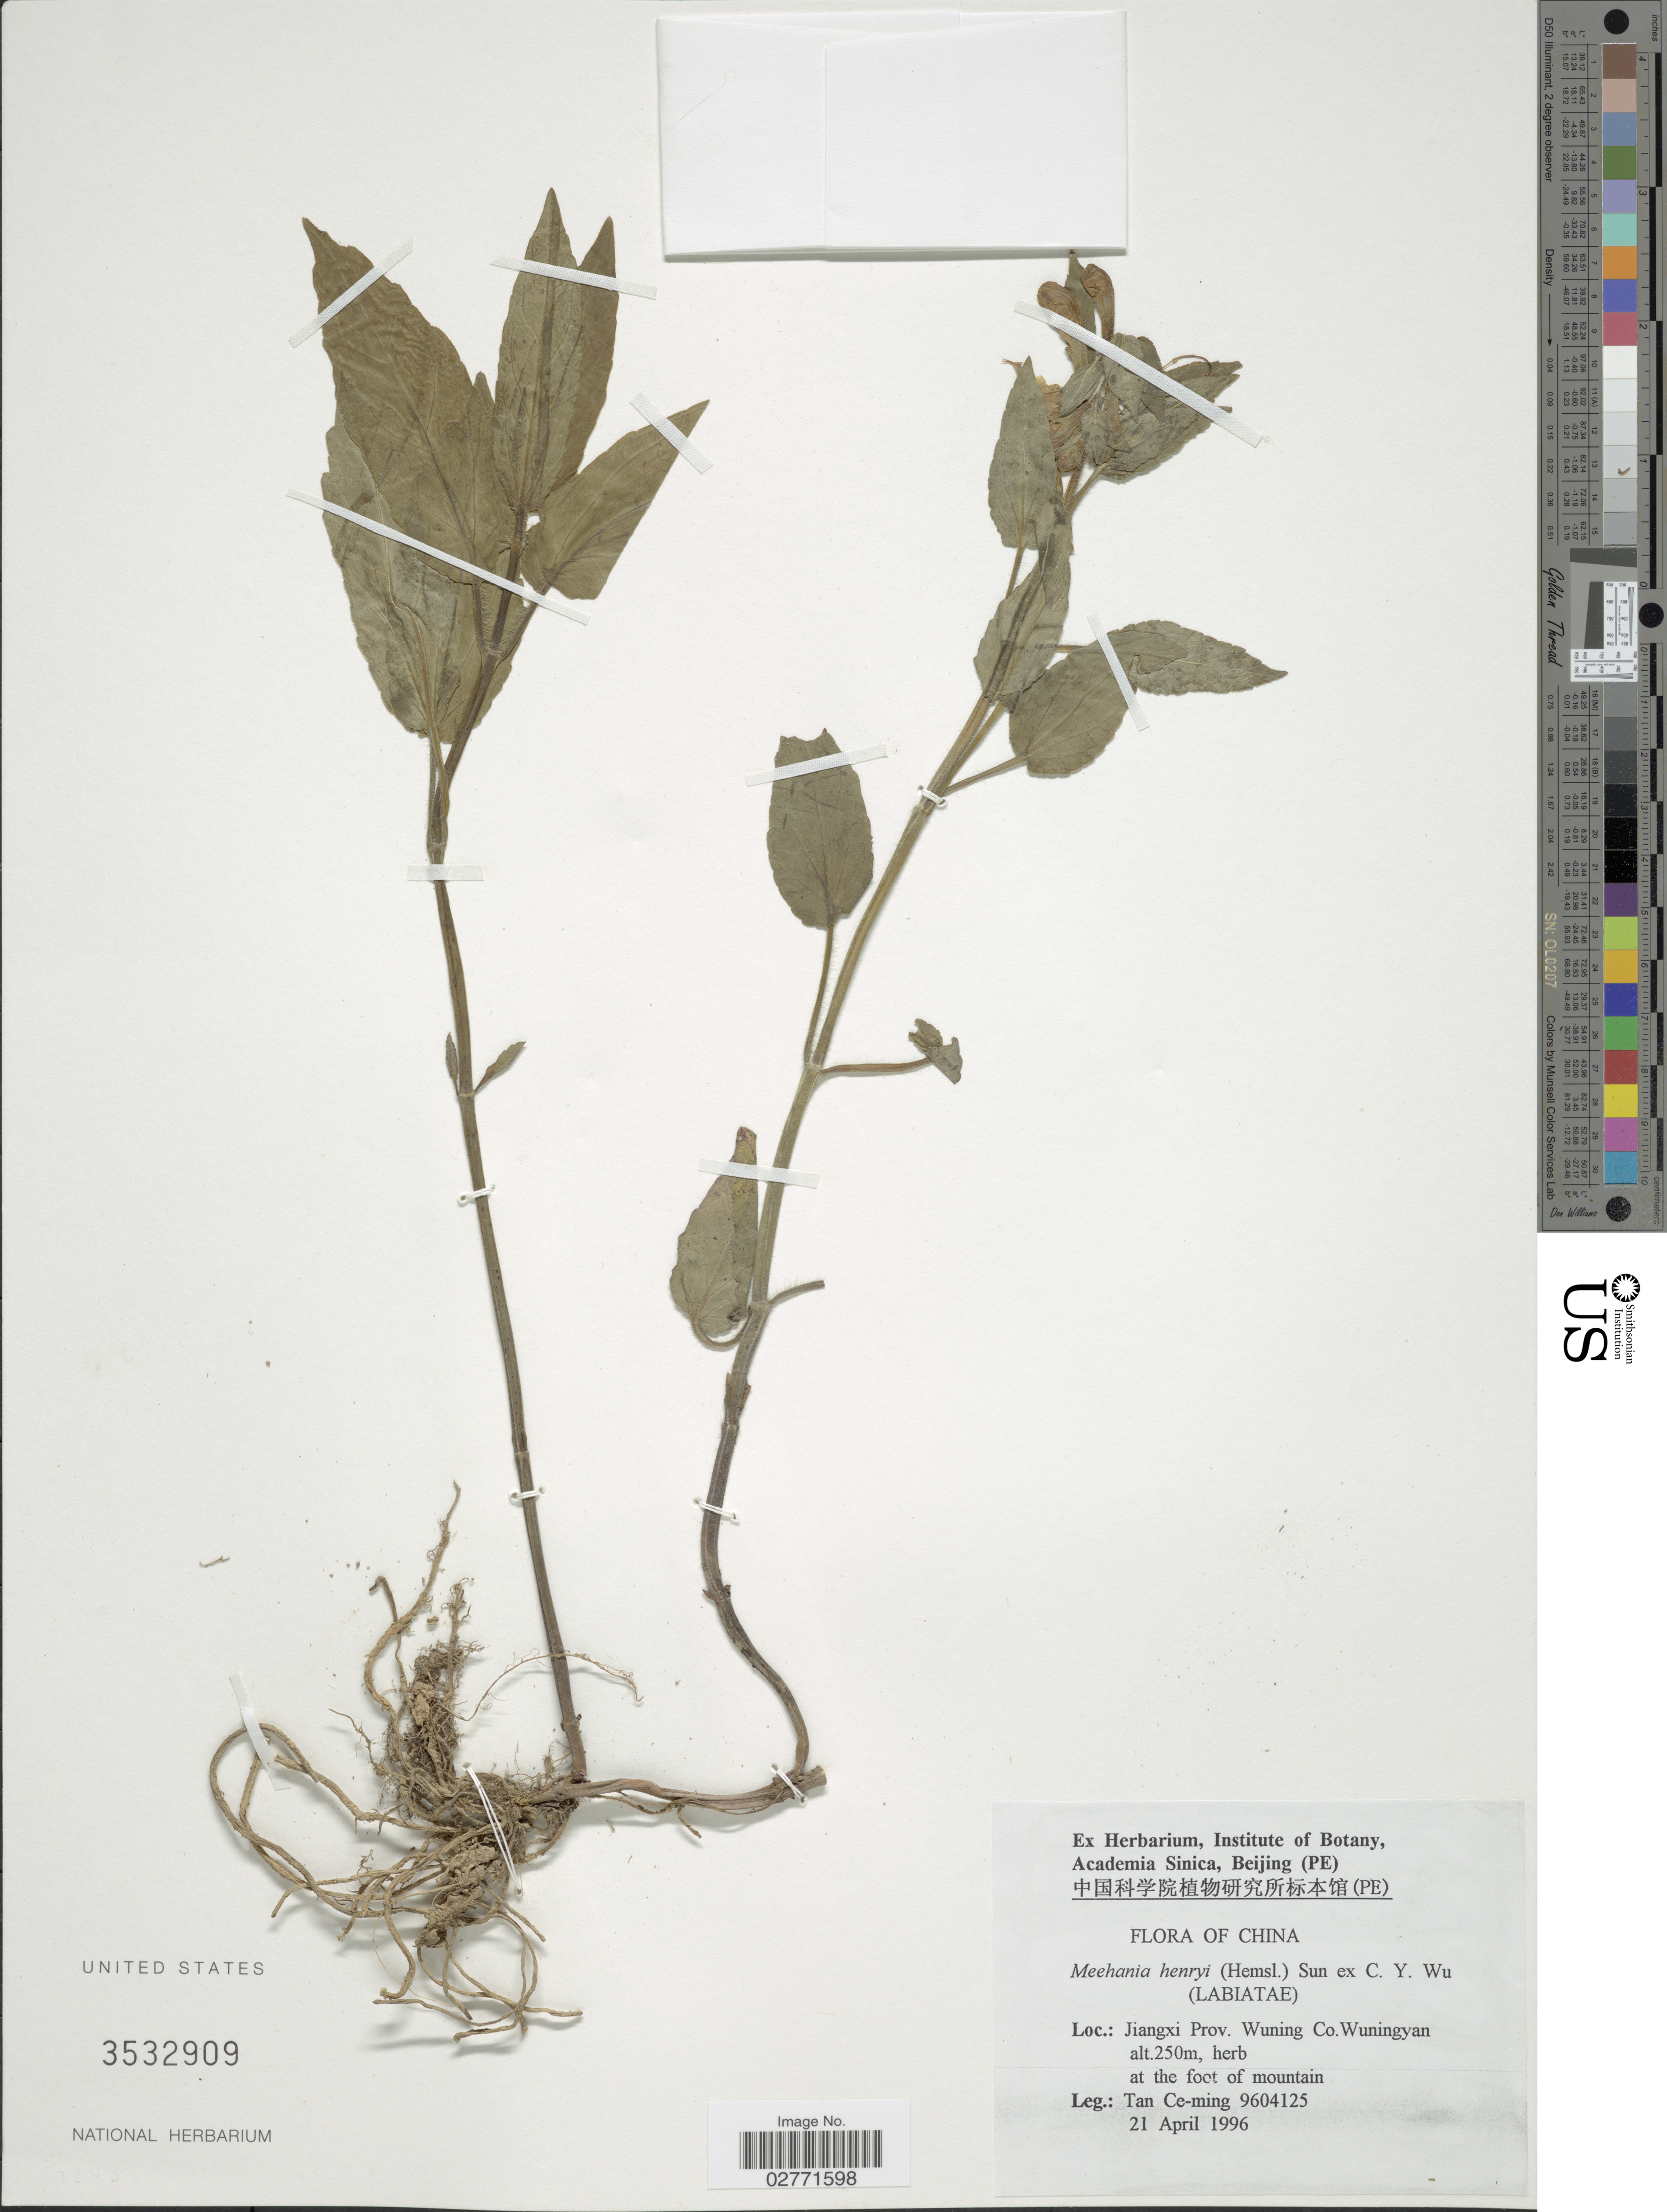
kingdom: Plantae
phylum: Tracheophyta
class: Magnoliopsida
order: Lamiales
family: Lamiaceae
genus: Meehania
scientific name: Meehania henryi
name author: (Hemsl.) Y.Z. Sun ex C.Y. Wu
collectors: T. Ce-ming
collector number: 9604125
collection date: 1996-04-21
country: China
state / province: Jiangxi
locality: Jiangxi Prov. Wuning Co, Wuningyan.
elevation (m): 250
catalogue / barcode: US 3532909